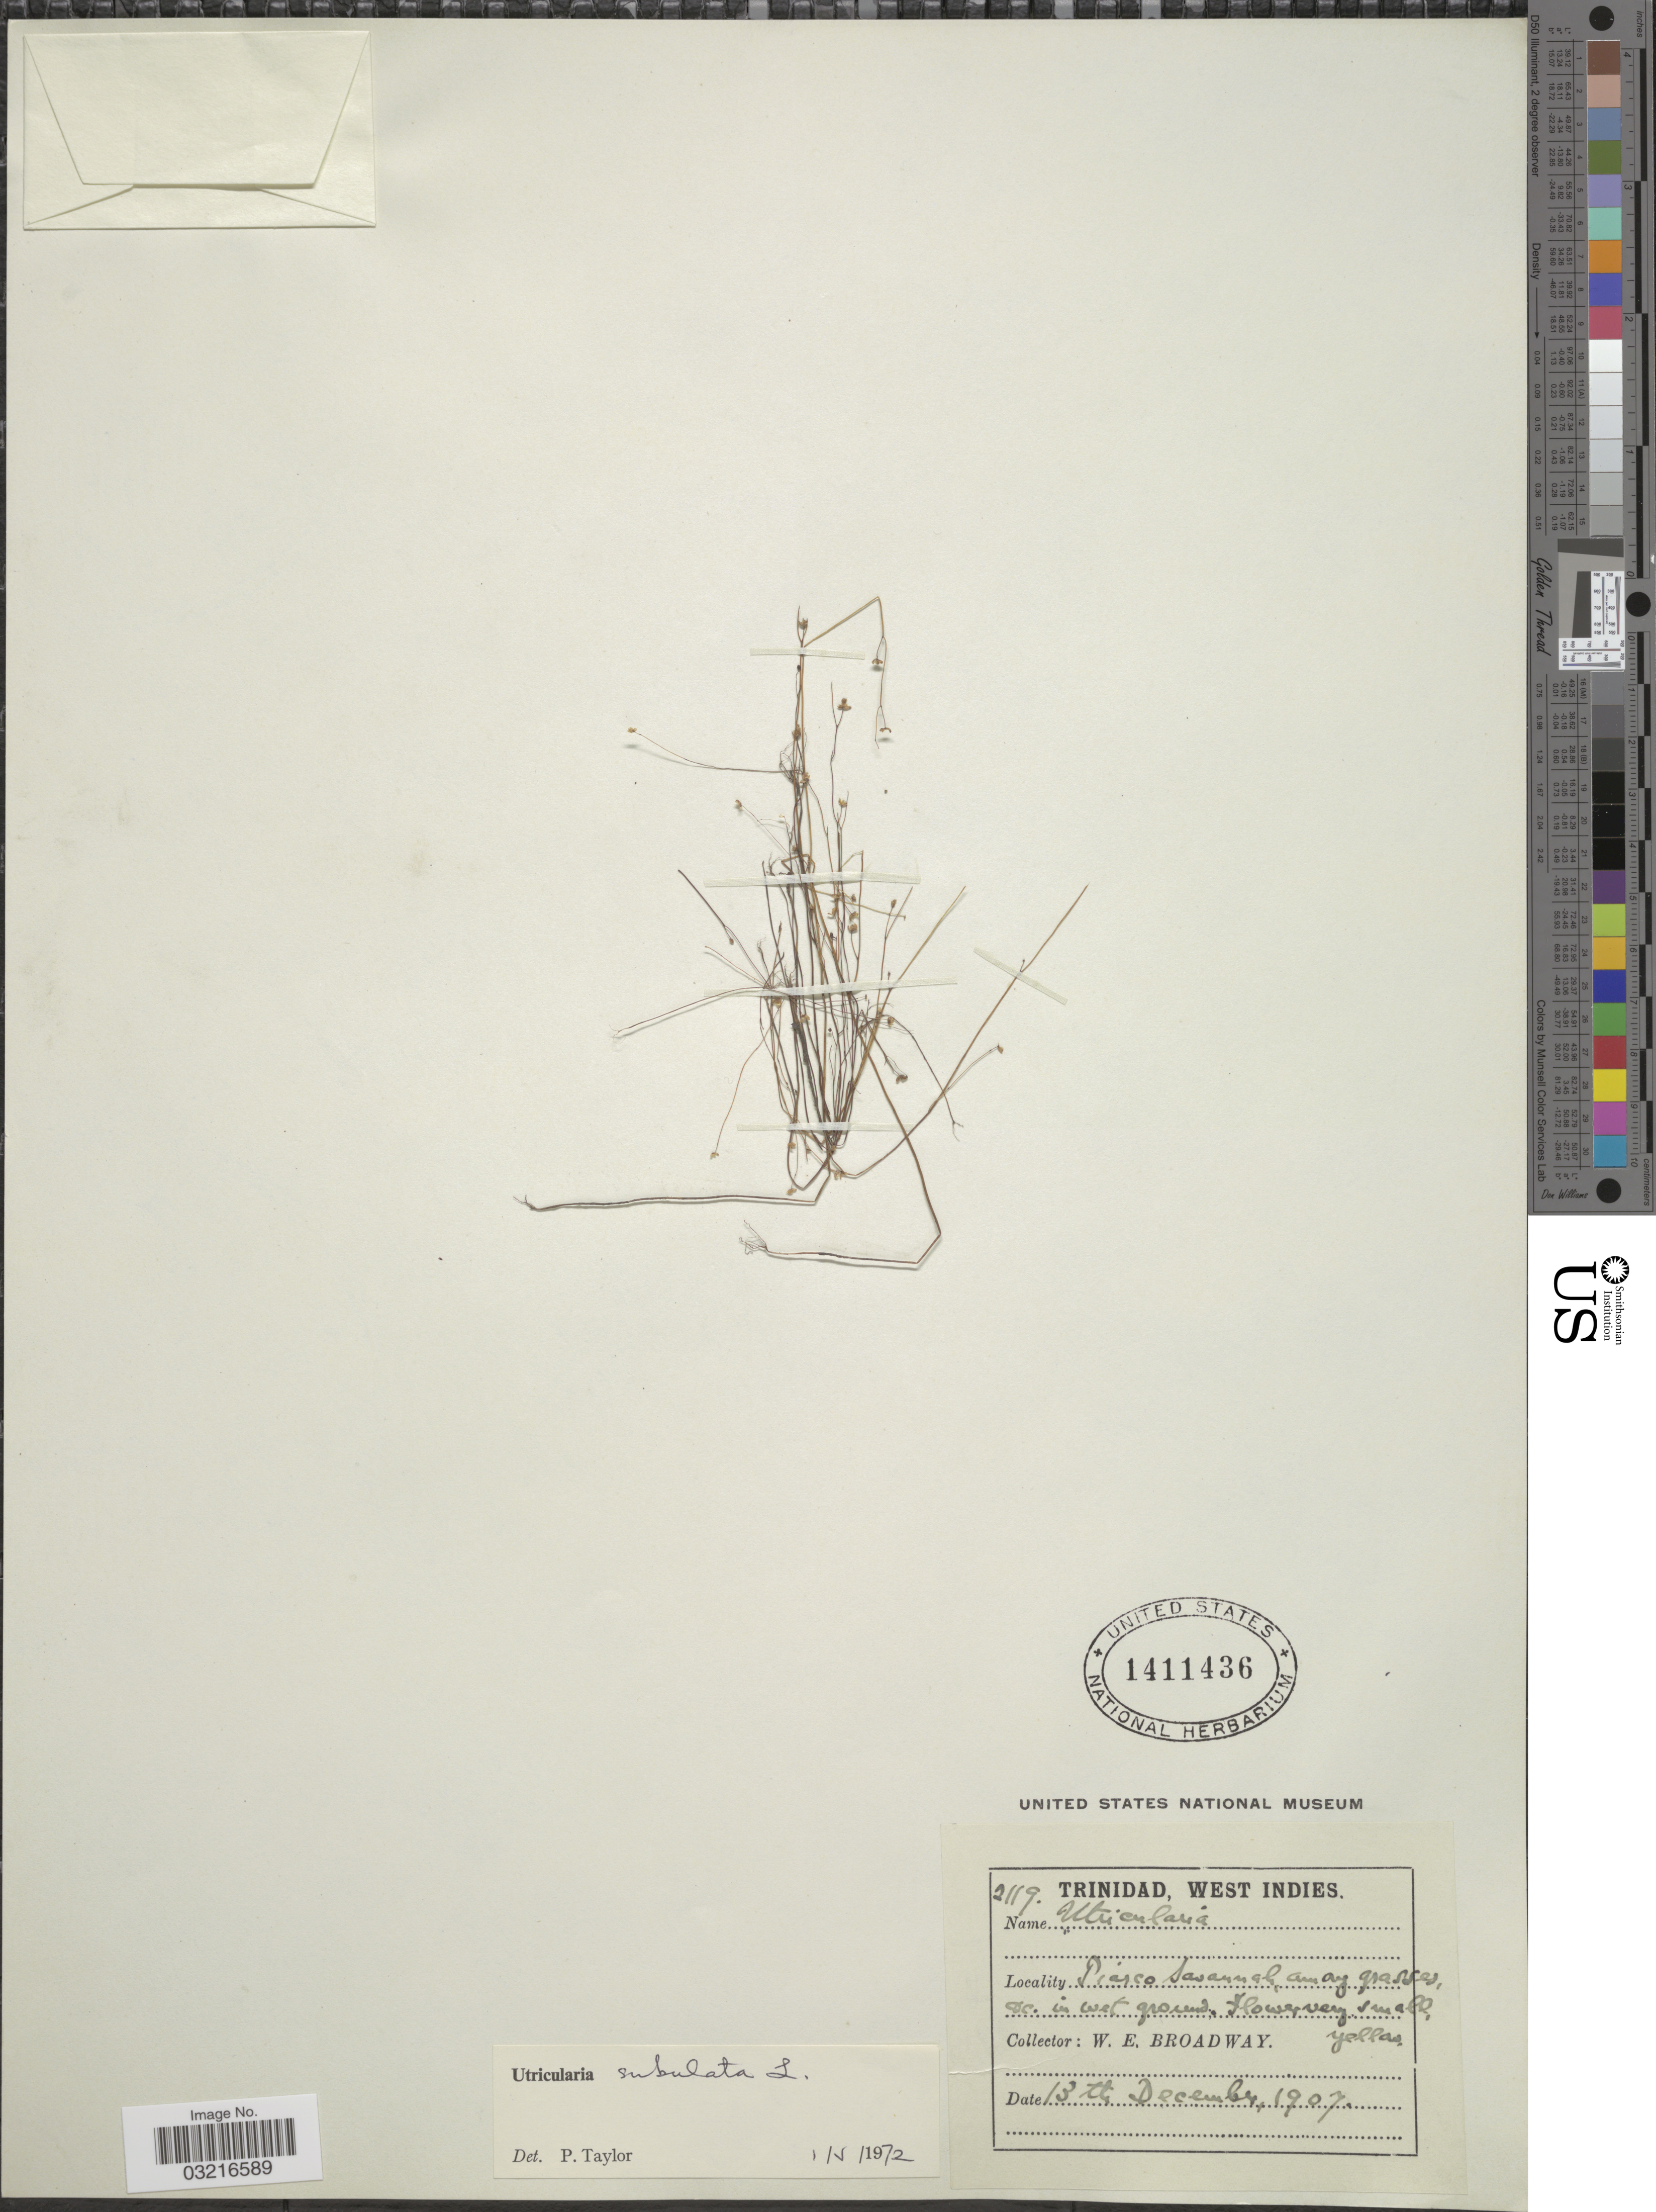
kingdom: Plantae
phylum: Tracheophyta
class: Magnoliopsida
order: Lamiales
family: Lentibulariaceae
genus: Utricularia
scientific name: Utricularia subulata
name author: L.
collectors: W. E. Broadway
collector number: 2119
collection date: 1907-12-13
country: Trinidad and Tobago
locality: Trinidad, West Indies, Piasco Savannah, among grasses.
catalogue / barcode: US 1411436